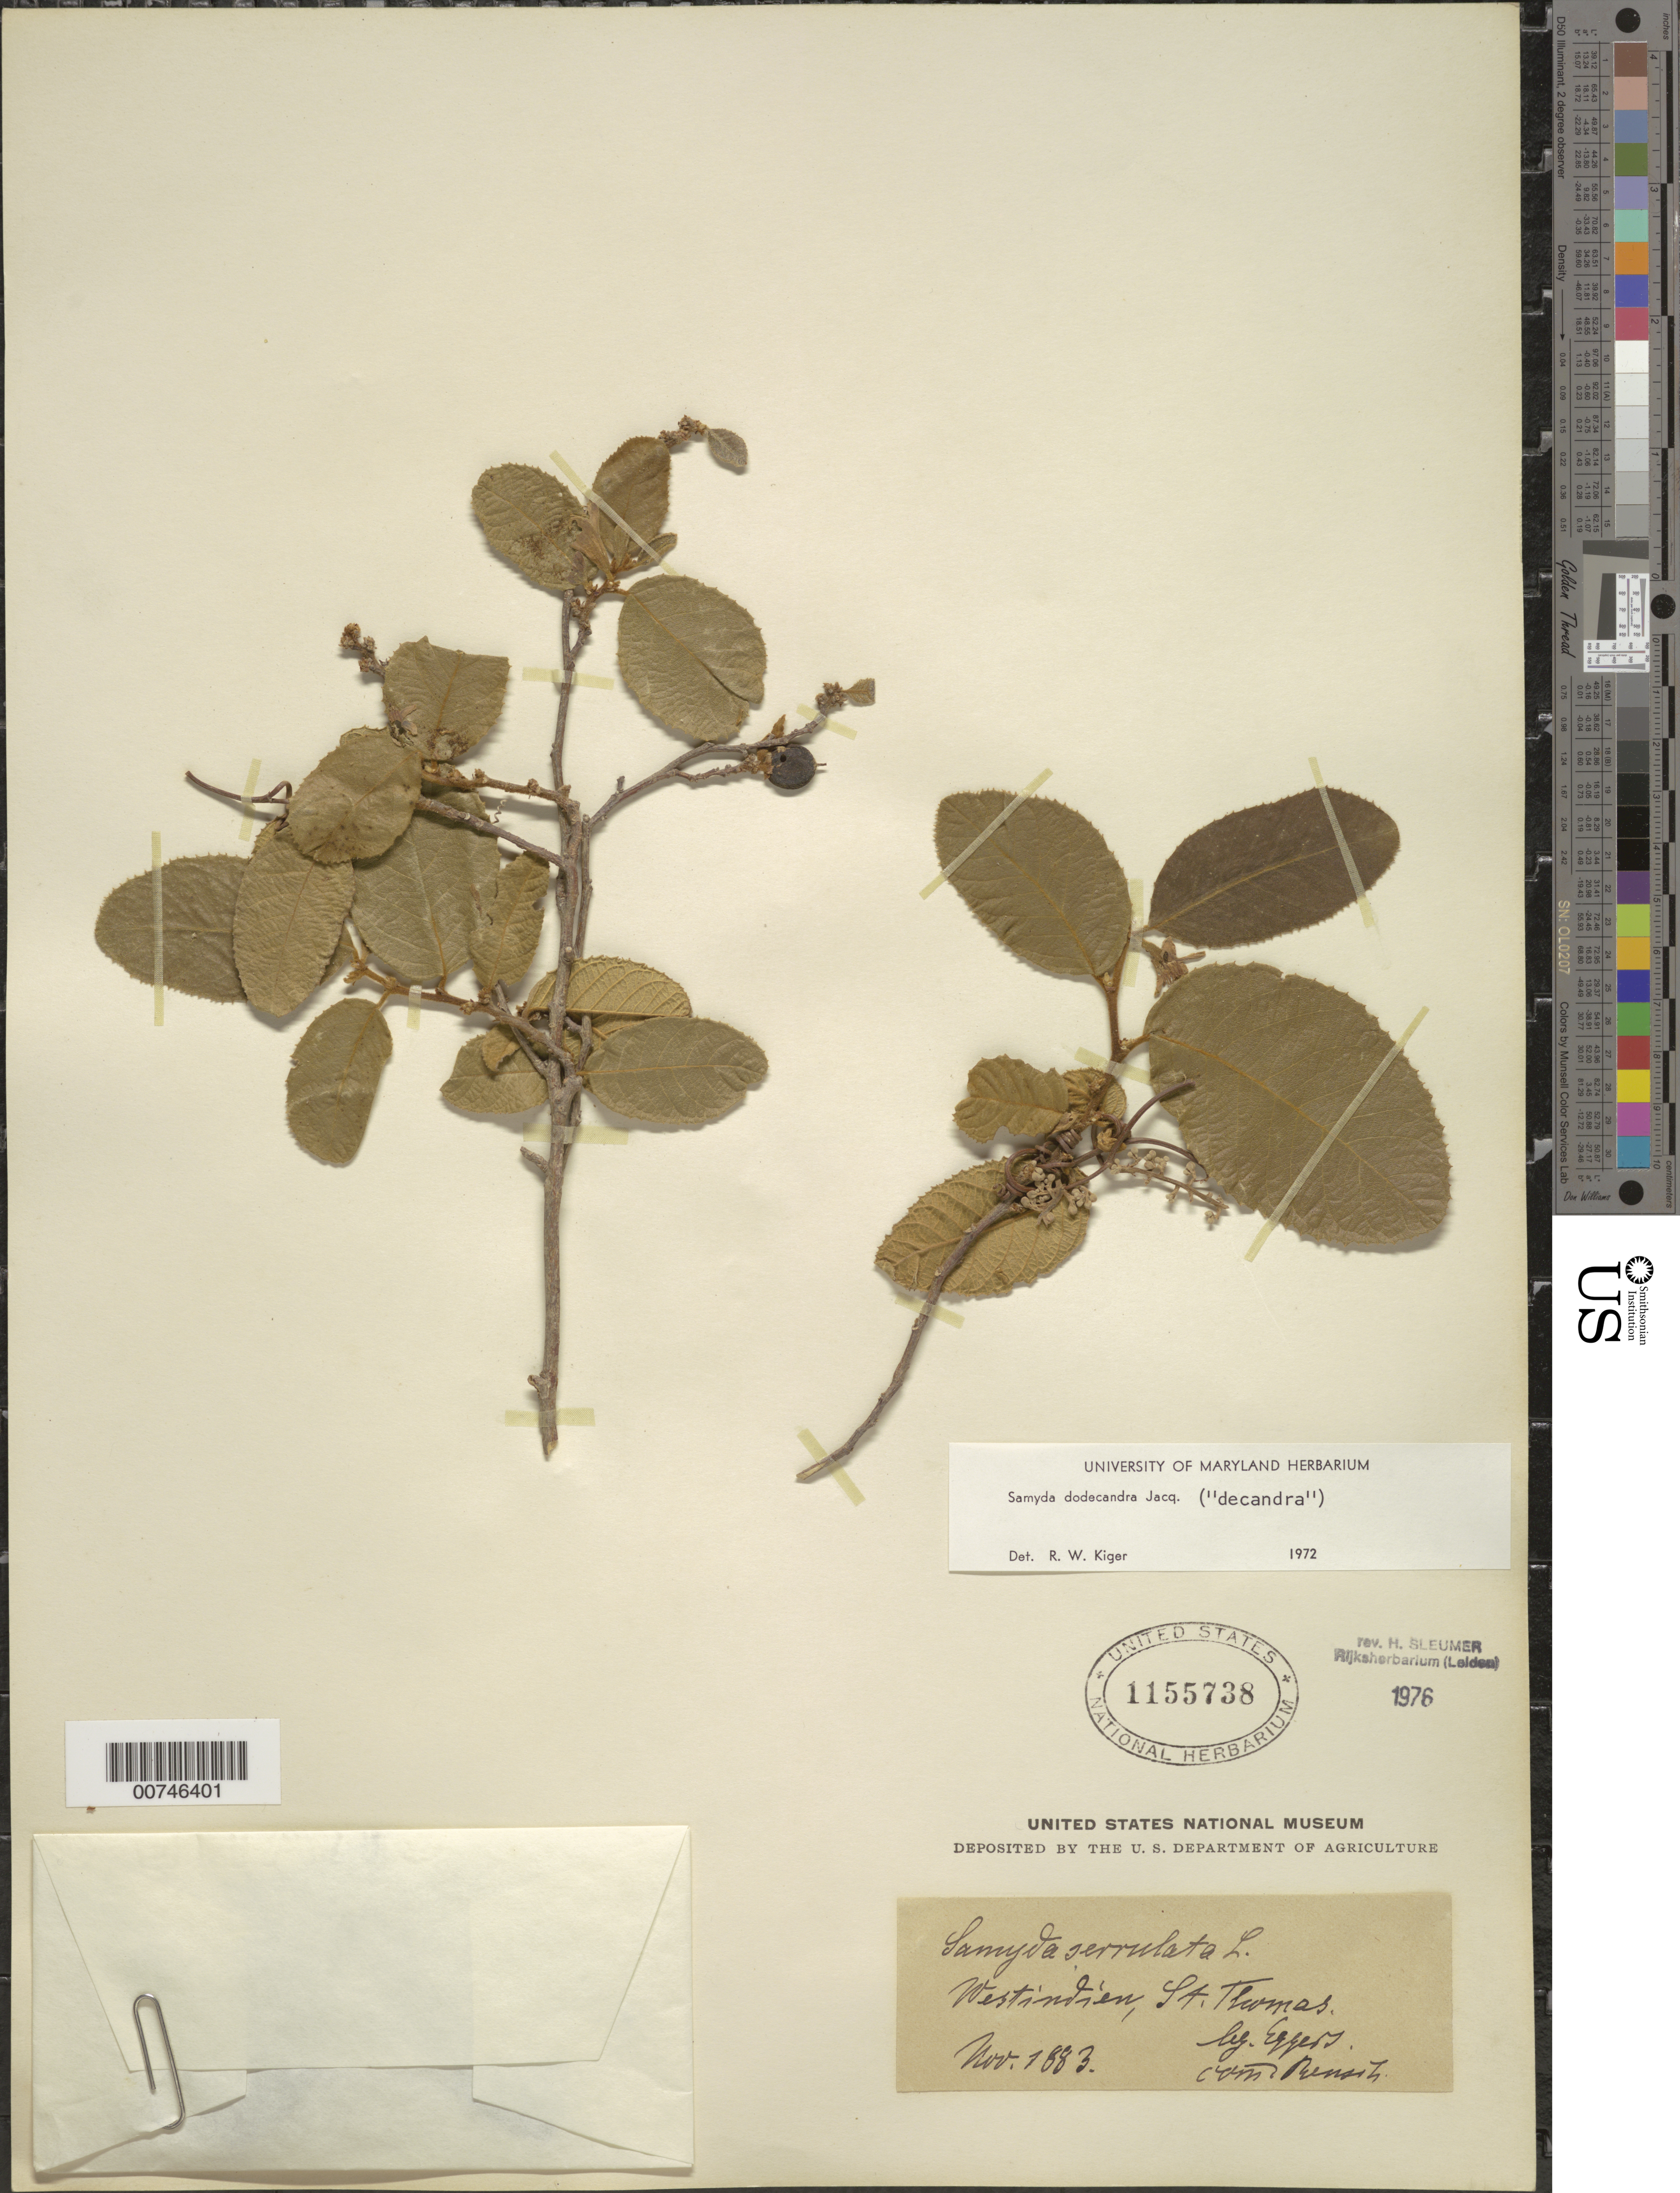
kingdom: Plantae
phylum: Tracheophyta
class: Magnoliopsida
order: Malpighiales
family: Salicaceae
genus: Casearia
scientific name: Casearia dodecandra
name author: (Jacq.) T. Samar. & M.H. Alford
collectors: H. F. A. von Eggers & C. Rensch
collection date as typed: Nov 1883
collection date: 1883-11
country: U.S. Virgin Islands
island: St. Thomas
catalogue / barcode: US 1155738